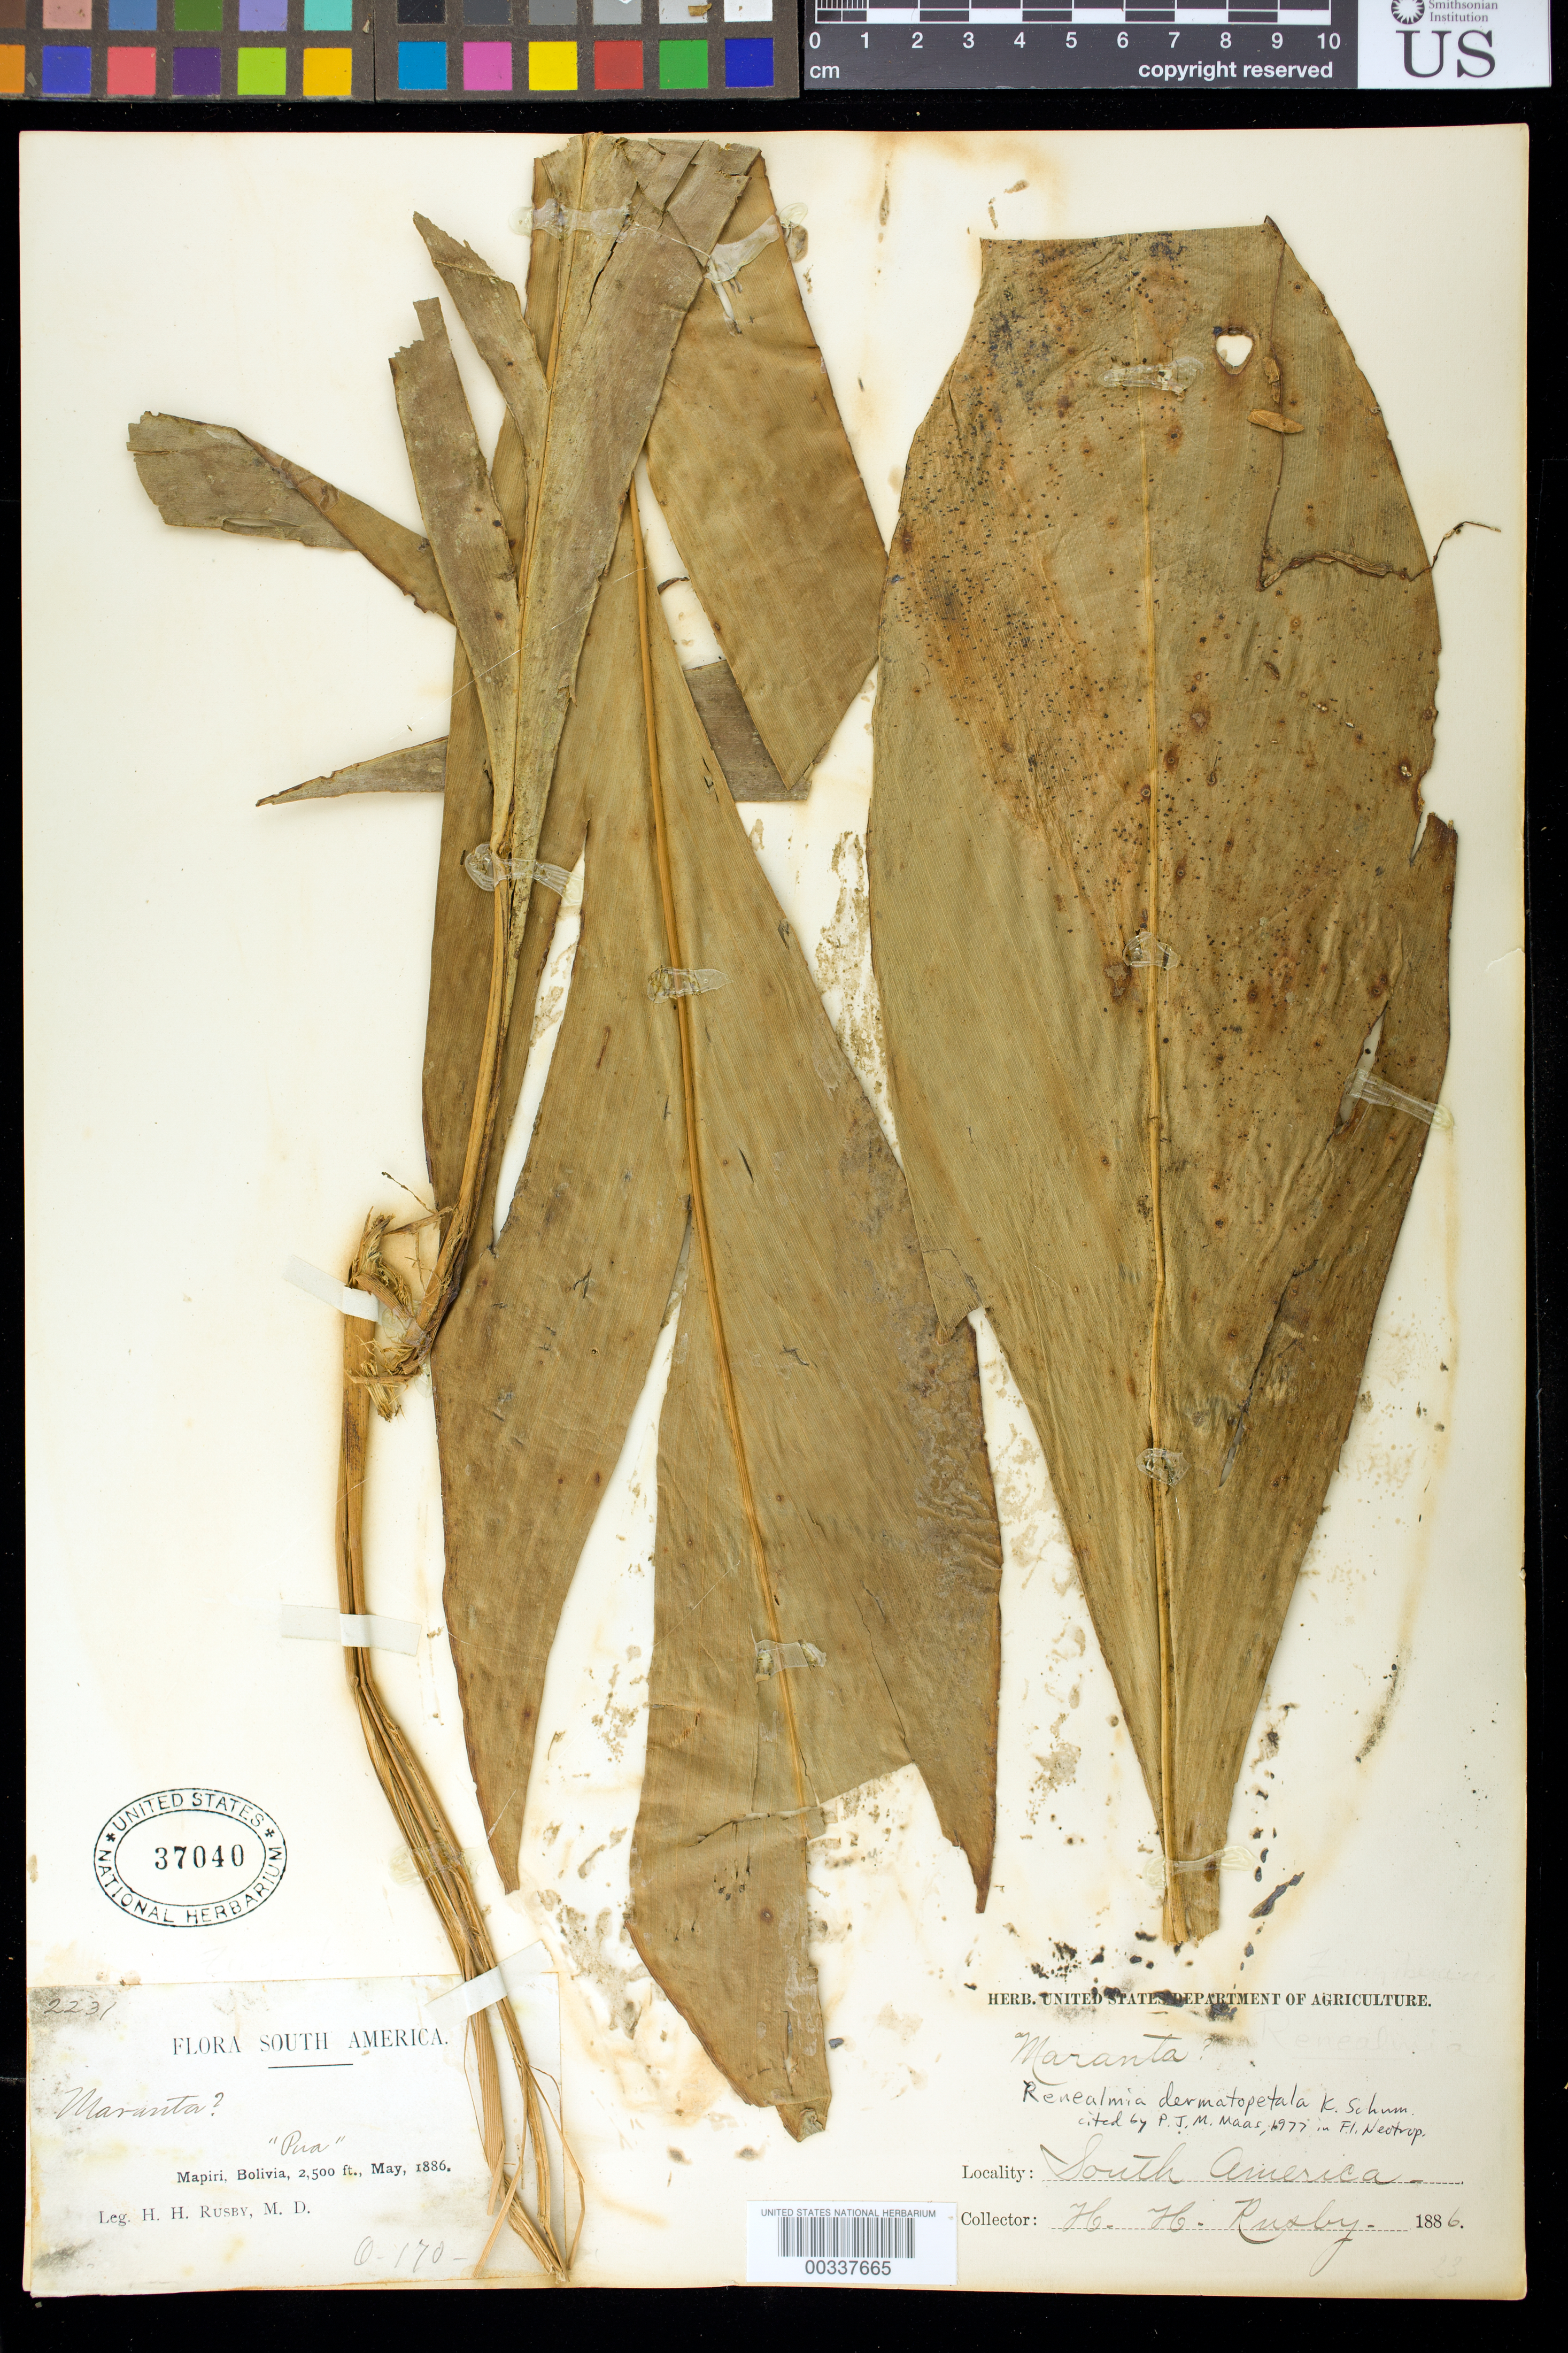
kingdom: Plantae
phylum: Tracheophyta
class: Liliopsida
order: Zingiberales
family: Zingiberaceae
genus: Renealmia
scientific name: Renealmia dermatopetala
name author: K. Schum.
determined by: Maas, Paul J. M.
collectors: H. H. Rusby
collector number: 2231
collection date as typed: May, 1886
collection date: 1886-05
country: Bolivia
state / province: La Páz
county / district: Larecaja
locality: Mapiri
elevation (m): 762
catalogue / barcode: US 37040